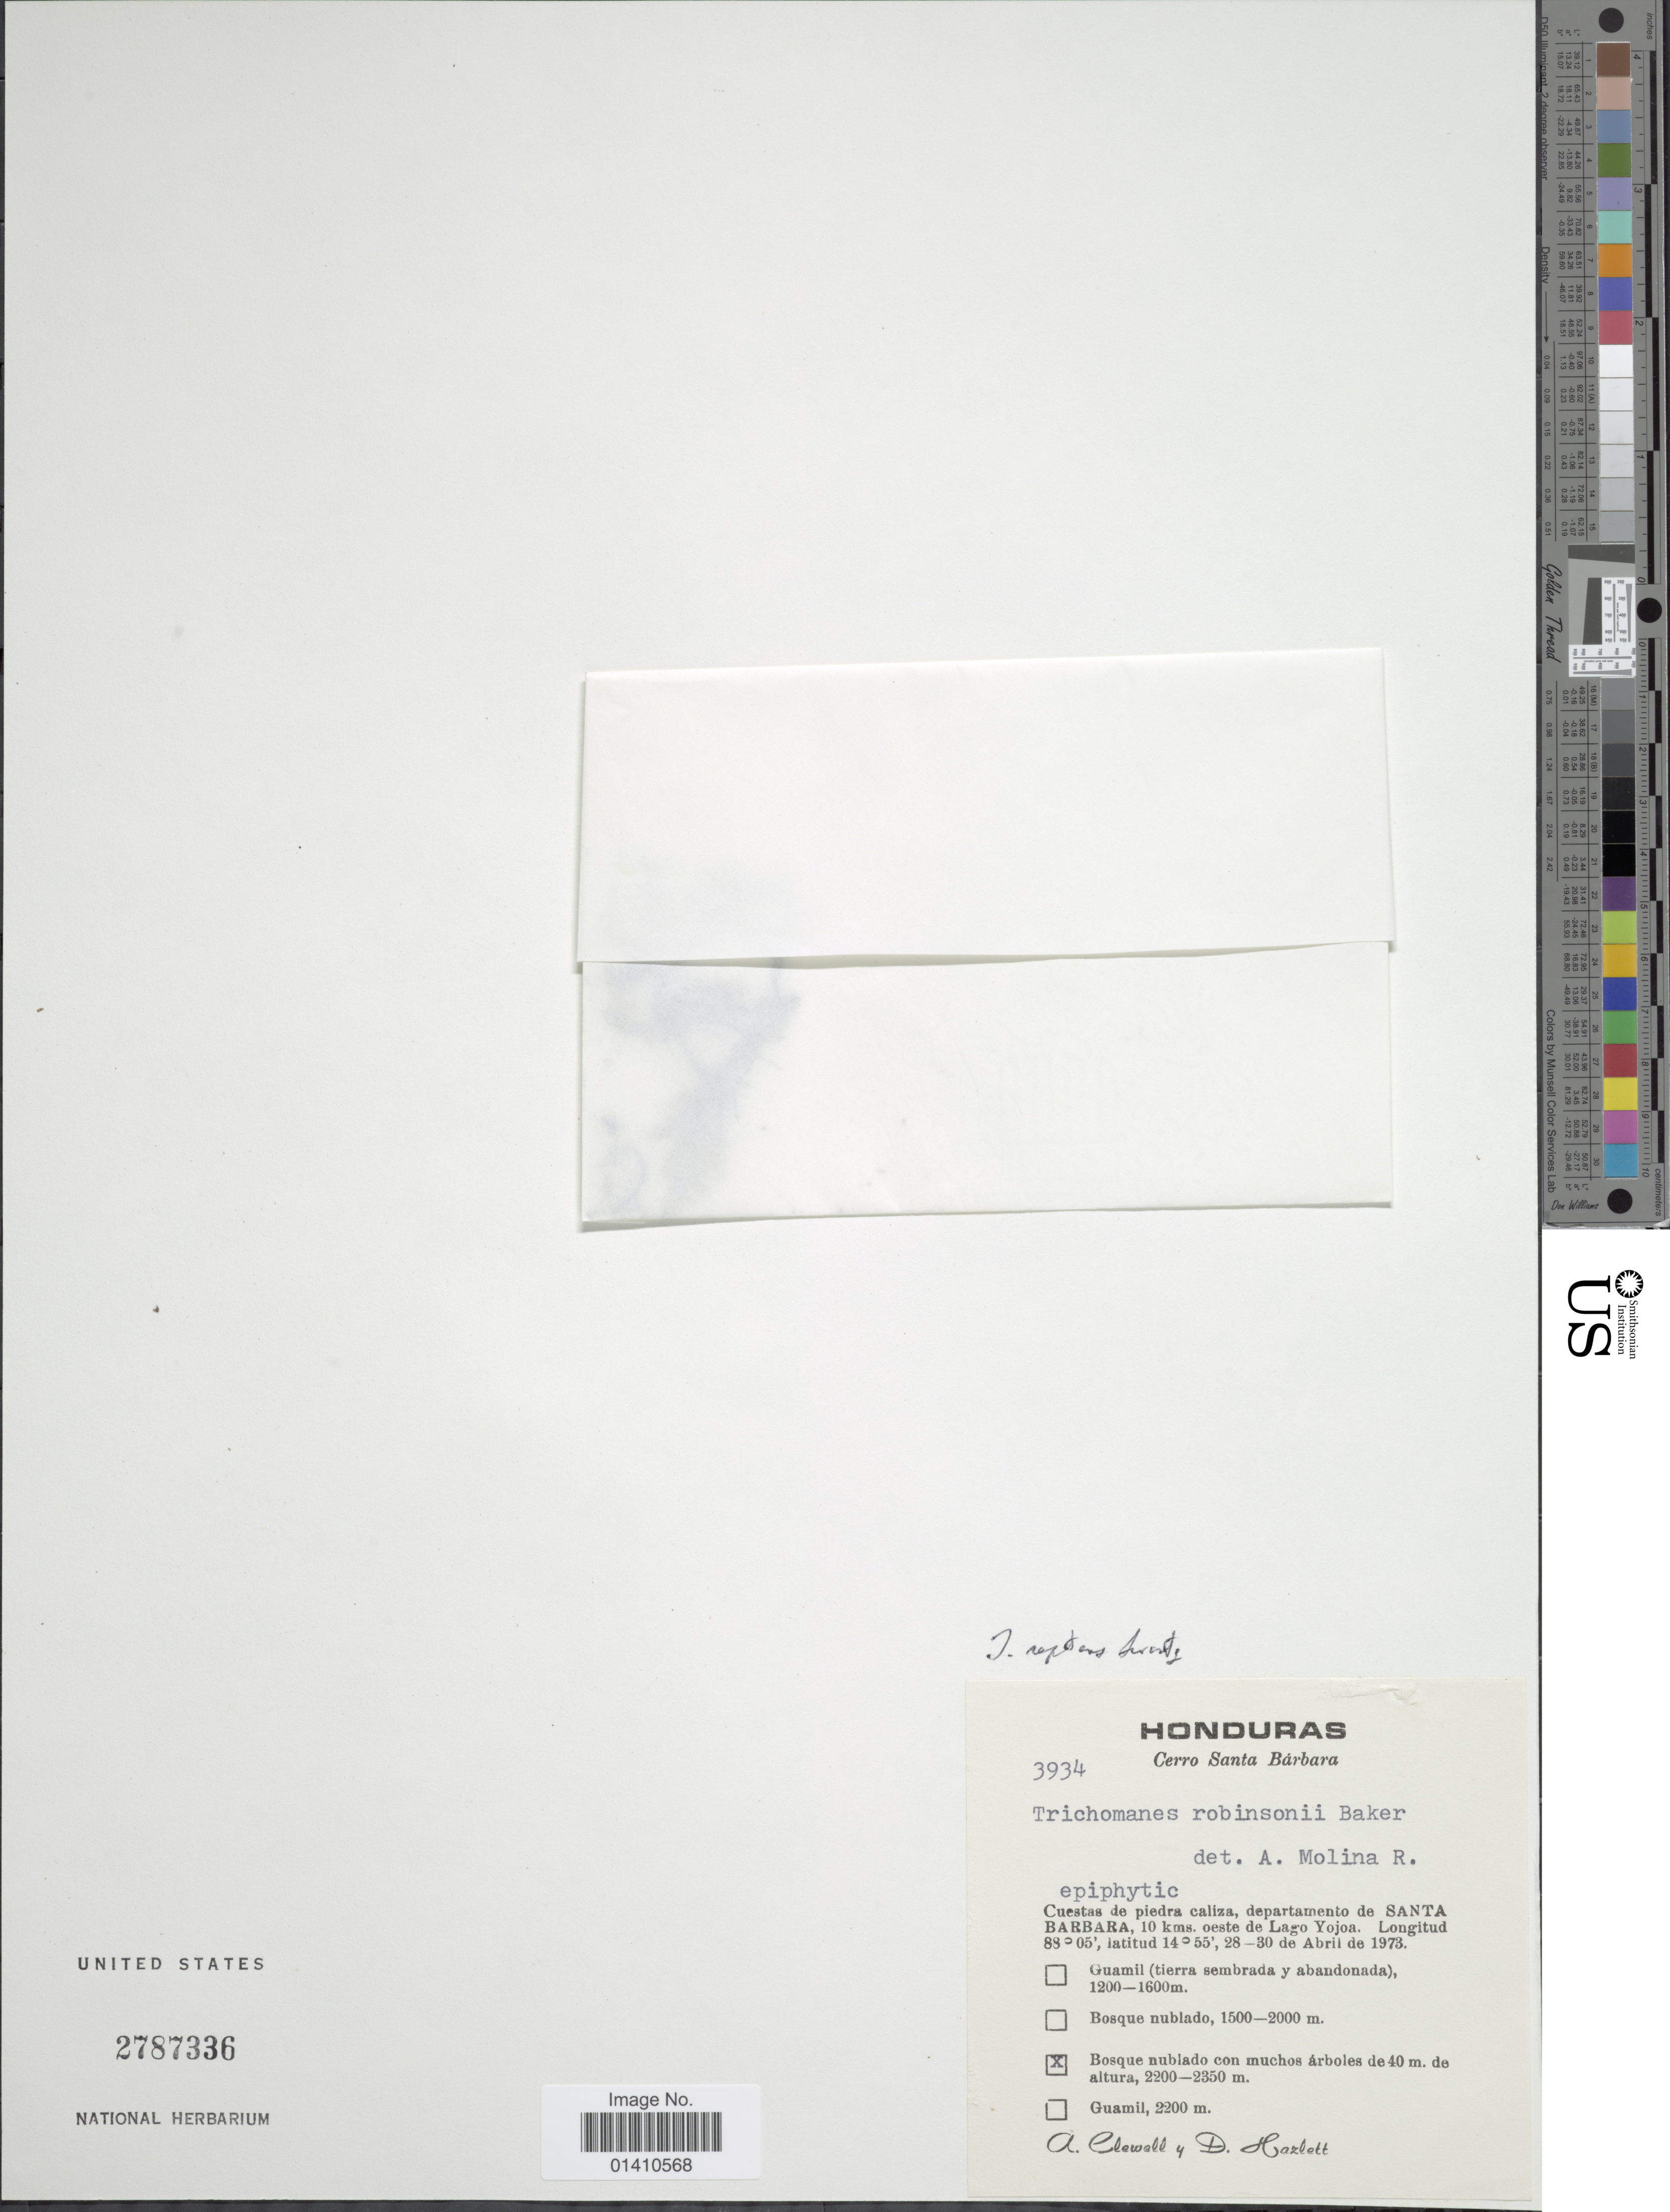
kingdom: Plantae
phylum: Tracheophyta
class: Polypodiopsida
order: Hymenophyllales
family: Hymenophyllaceae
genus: Didymoglossum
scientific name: Didymoglossum reptans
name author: (Sw.) C. Presl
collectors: A. Clewell & D. Hazlett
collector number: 3934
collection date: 1973-04-28/1973-04-30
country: Honduras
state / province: Santa Bárbara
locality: Cuesta de piedra caliza, department de Santa Barbara, 10 kms, oeste de lago Yojoa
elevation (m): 2200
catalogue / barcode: US 2787336